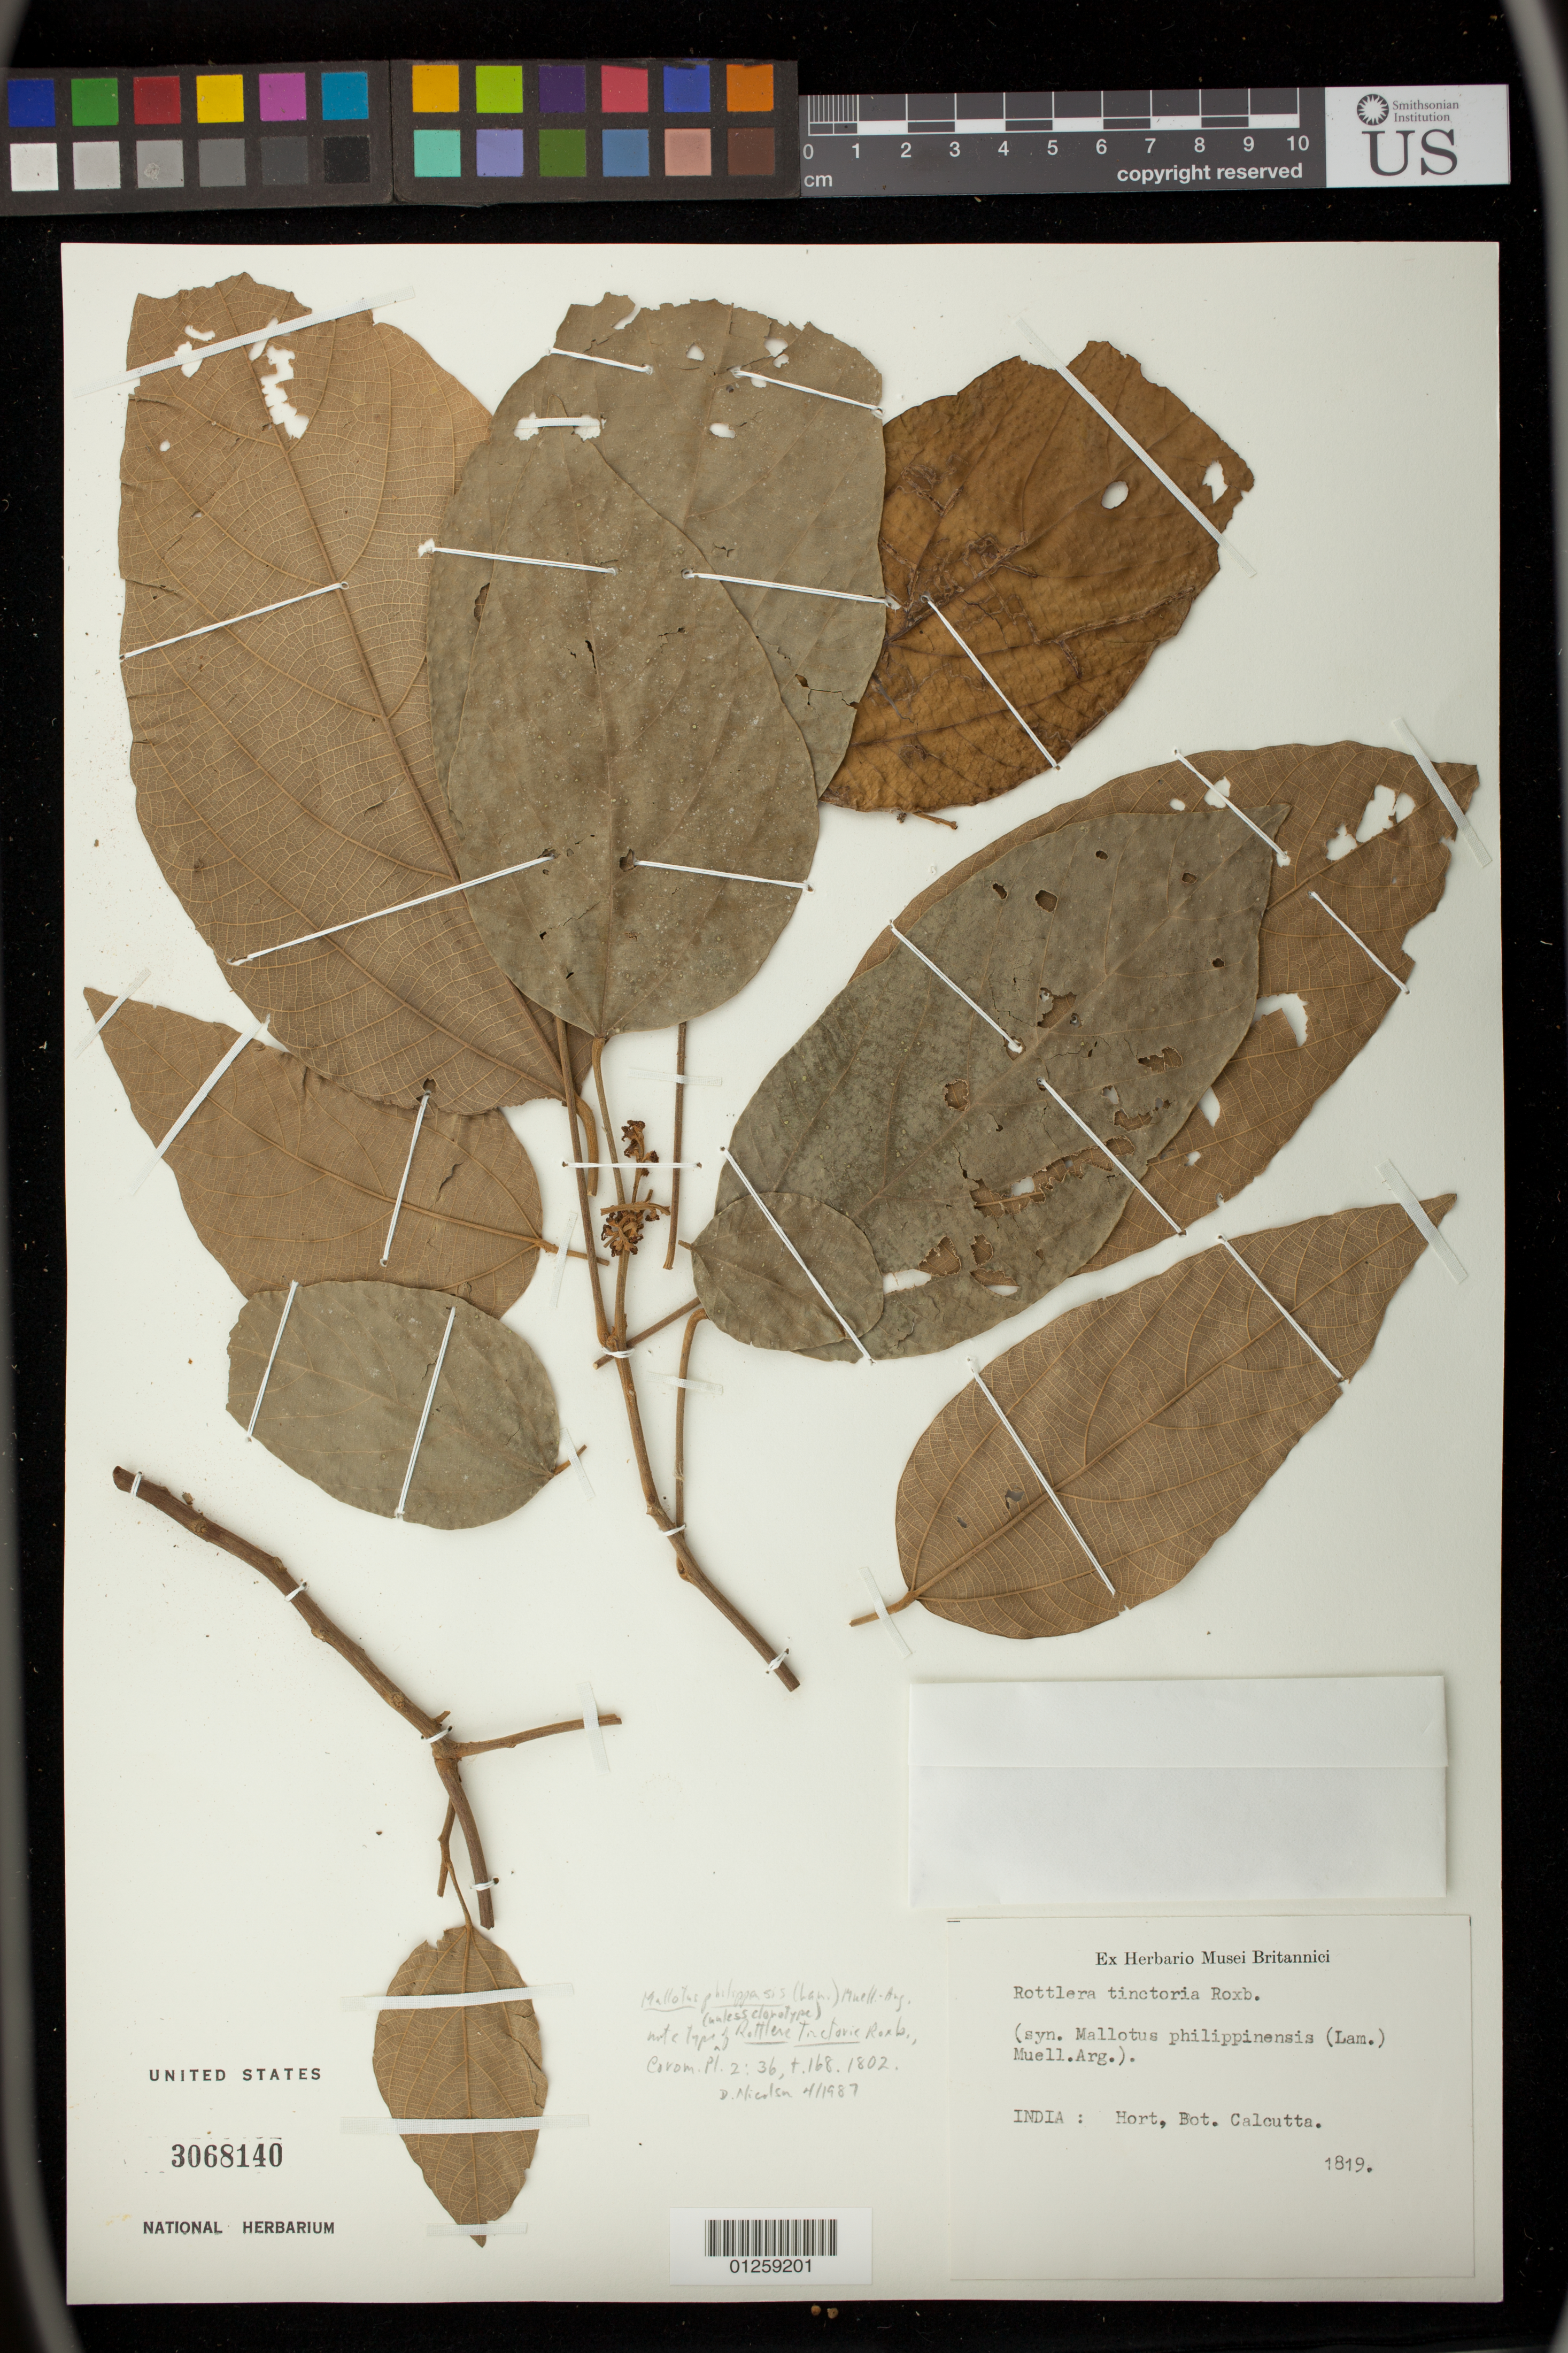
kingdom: Plantae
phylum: Tracheophyta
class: Magnoliopsida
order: Malpighiales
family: Euphorbiaceae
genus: Mallotus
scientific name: Mallotus philippensis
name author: (Lam.) Müll. Arg.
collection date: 1819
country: India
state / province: West Bengal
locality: Hort, Bot. Calcutta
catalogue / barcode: US 3068140